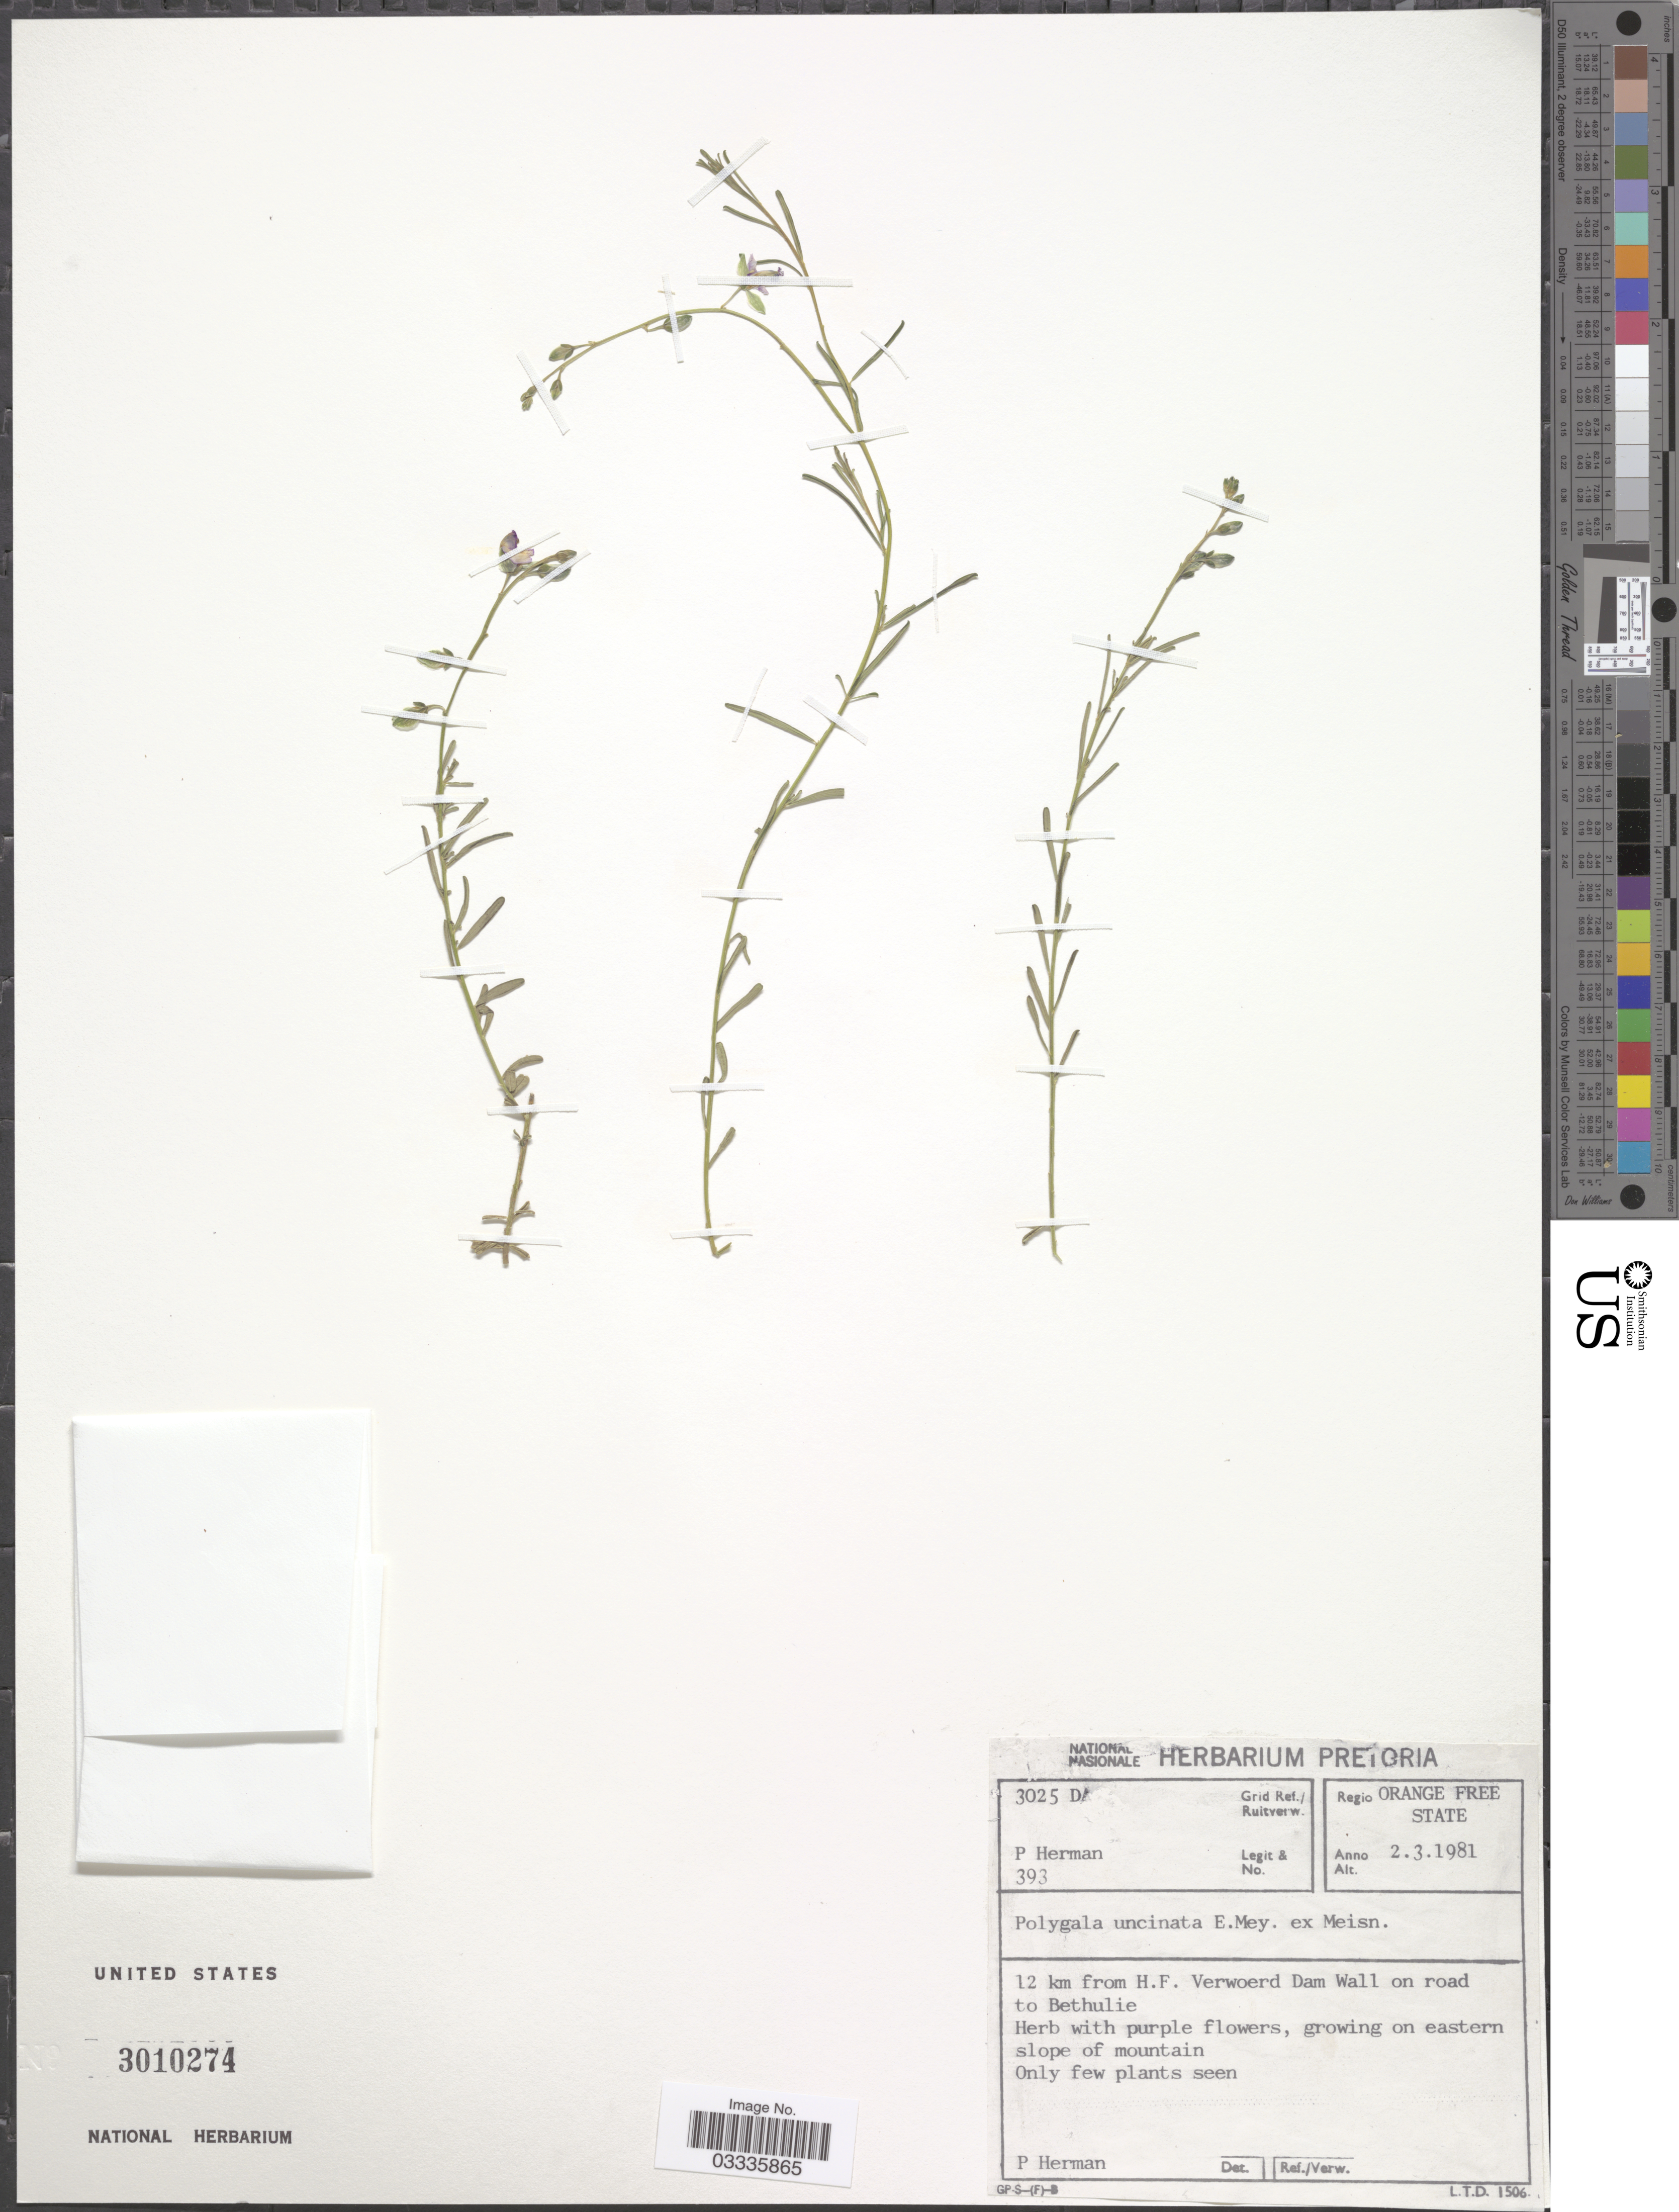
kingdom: Plantae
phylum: Tracheophyta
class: Magnoliopsida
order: Fabales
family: Polygalaceae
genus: Polygala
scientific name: Polygala uncinata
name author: E. Mey. ex Meisn.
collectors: P. Herman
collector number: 393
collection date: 1981-03-02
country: South Africa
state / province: Free State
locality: Regio Orange Free State. Grid Ref./ Ruitverw. 3025DA. 12 km from H. F. Verwoerd Dam Wall on road to Bethulie.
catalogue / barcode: US 3010274